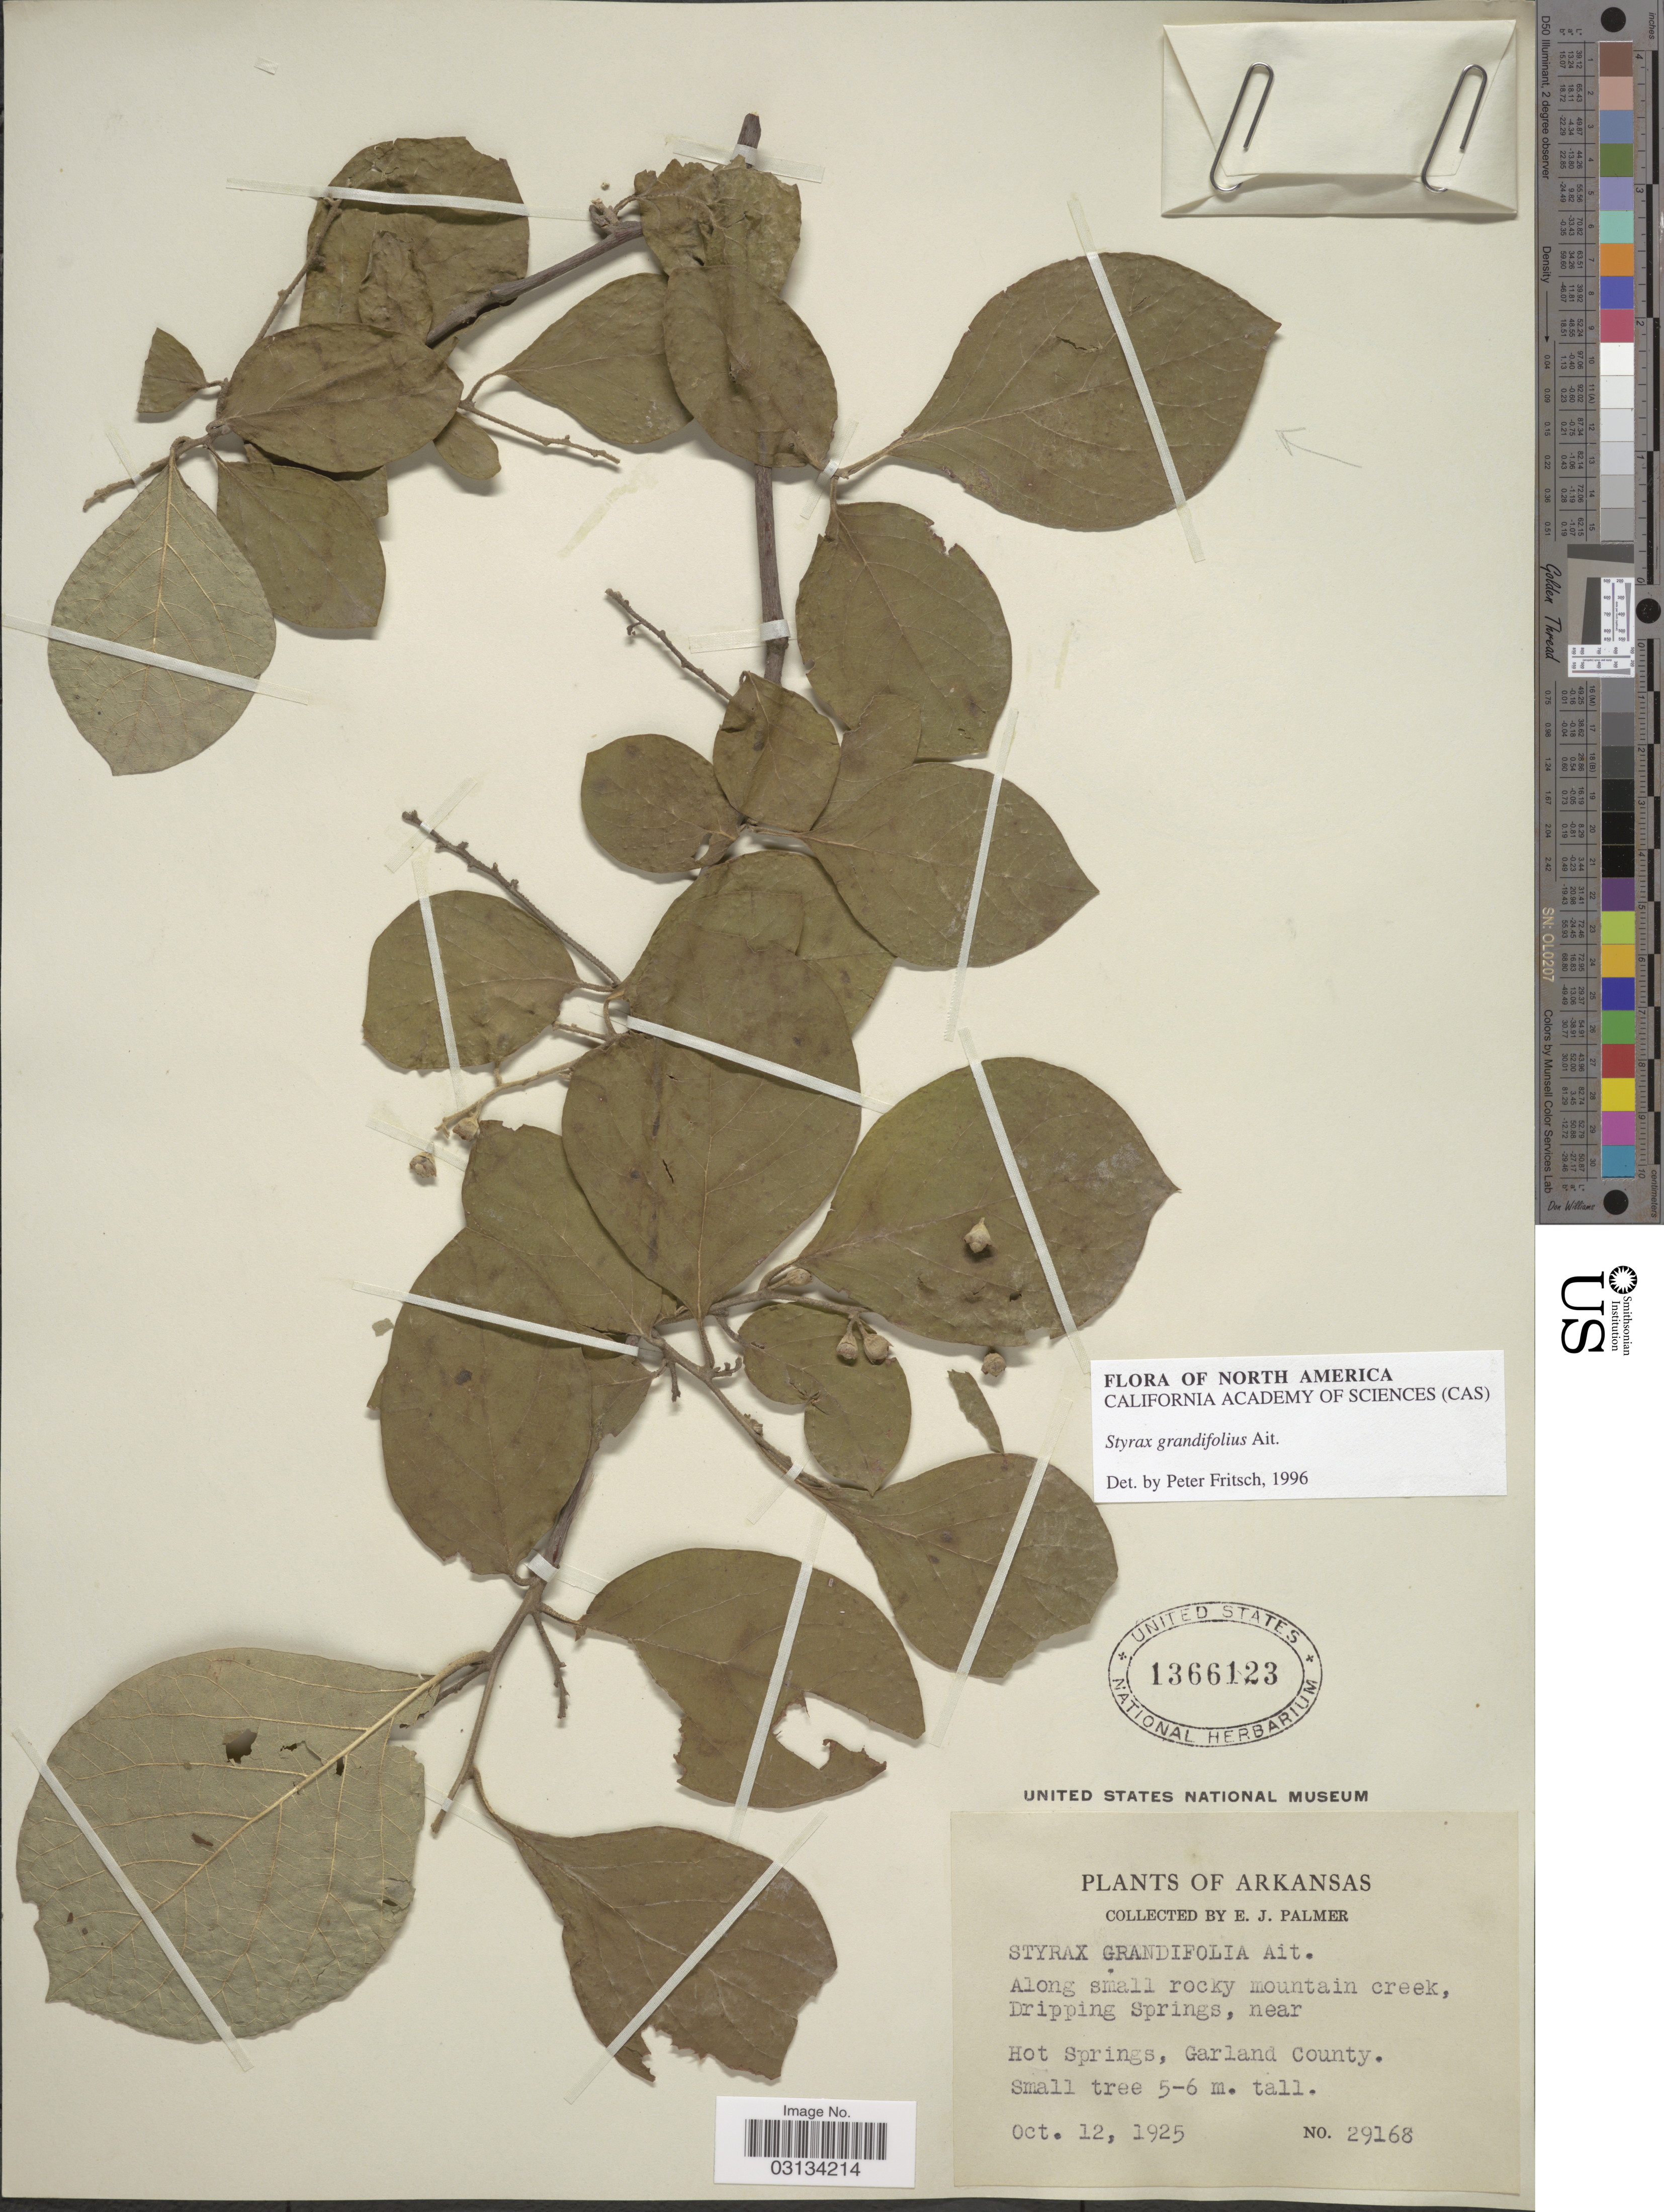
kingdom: Plantae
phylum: Tracheophyta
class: Magnoliopsida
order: Ericales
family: Styracaceae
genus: Styrax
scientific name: Styrax grandifolius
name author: Aiton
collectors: E. J. Palmer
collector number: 29168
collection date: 1925-10-12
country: United States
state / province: Arkansas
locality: Along small rocky mountain creek, Dripping Springs, near Hot Springs, Garland County.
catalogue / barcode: US 1366123